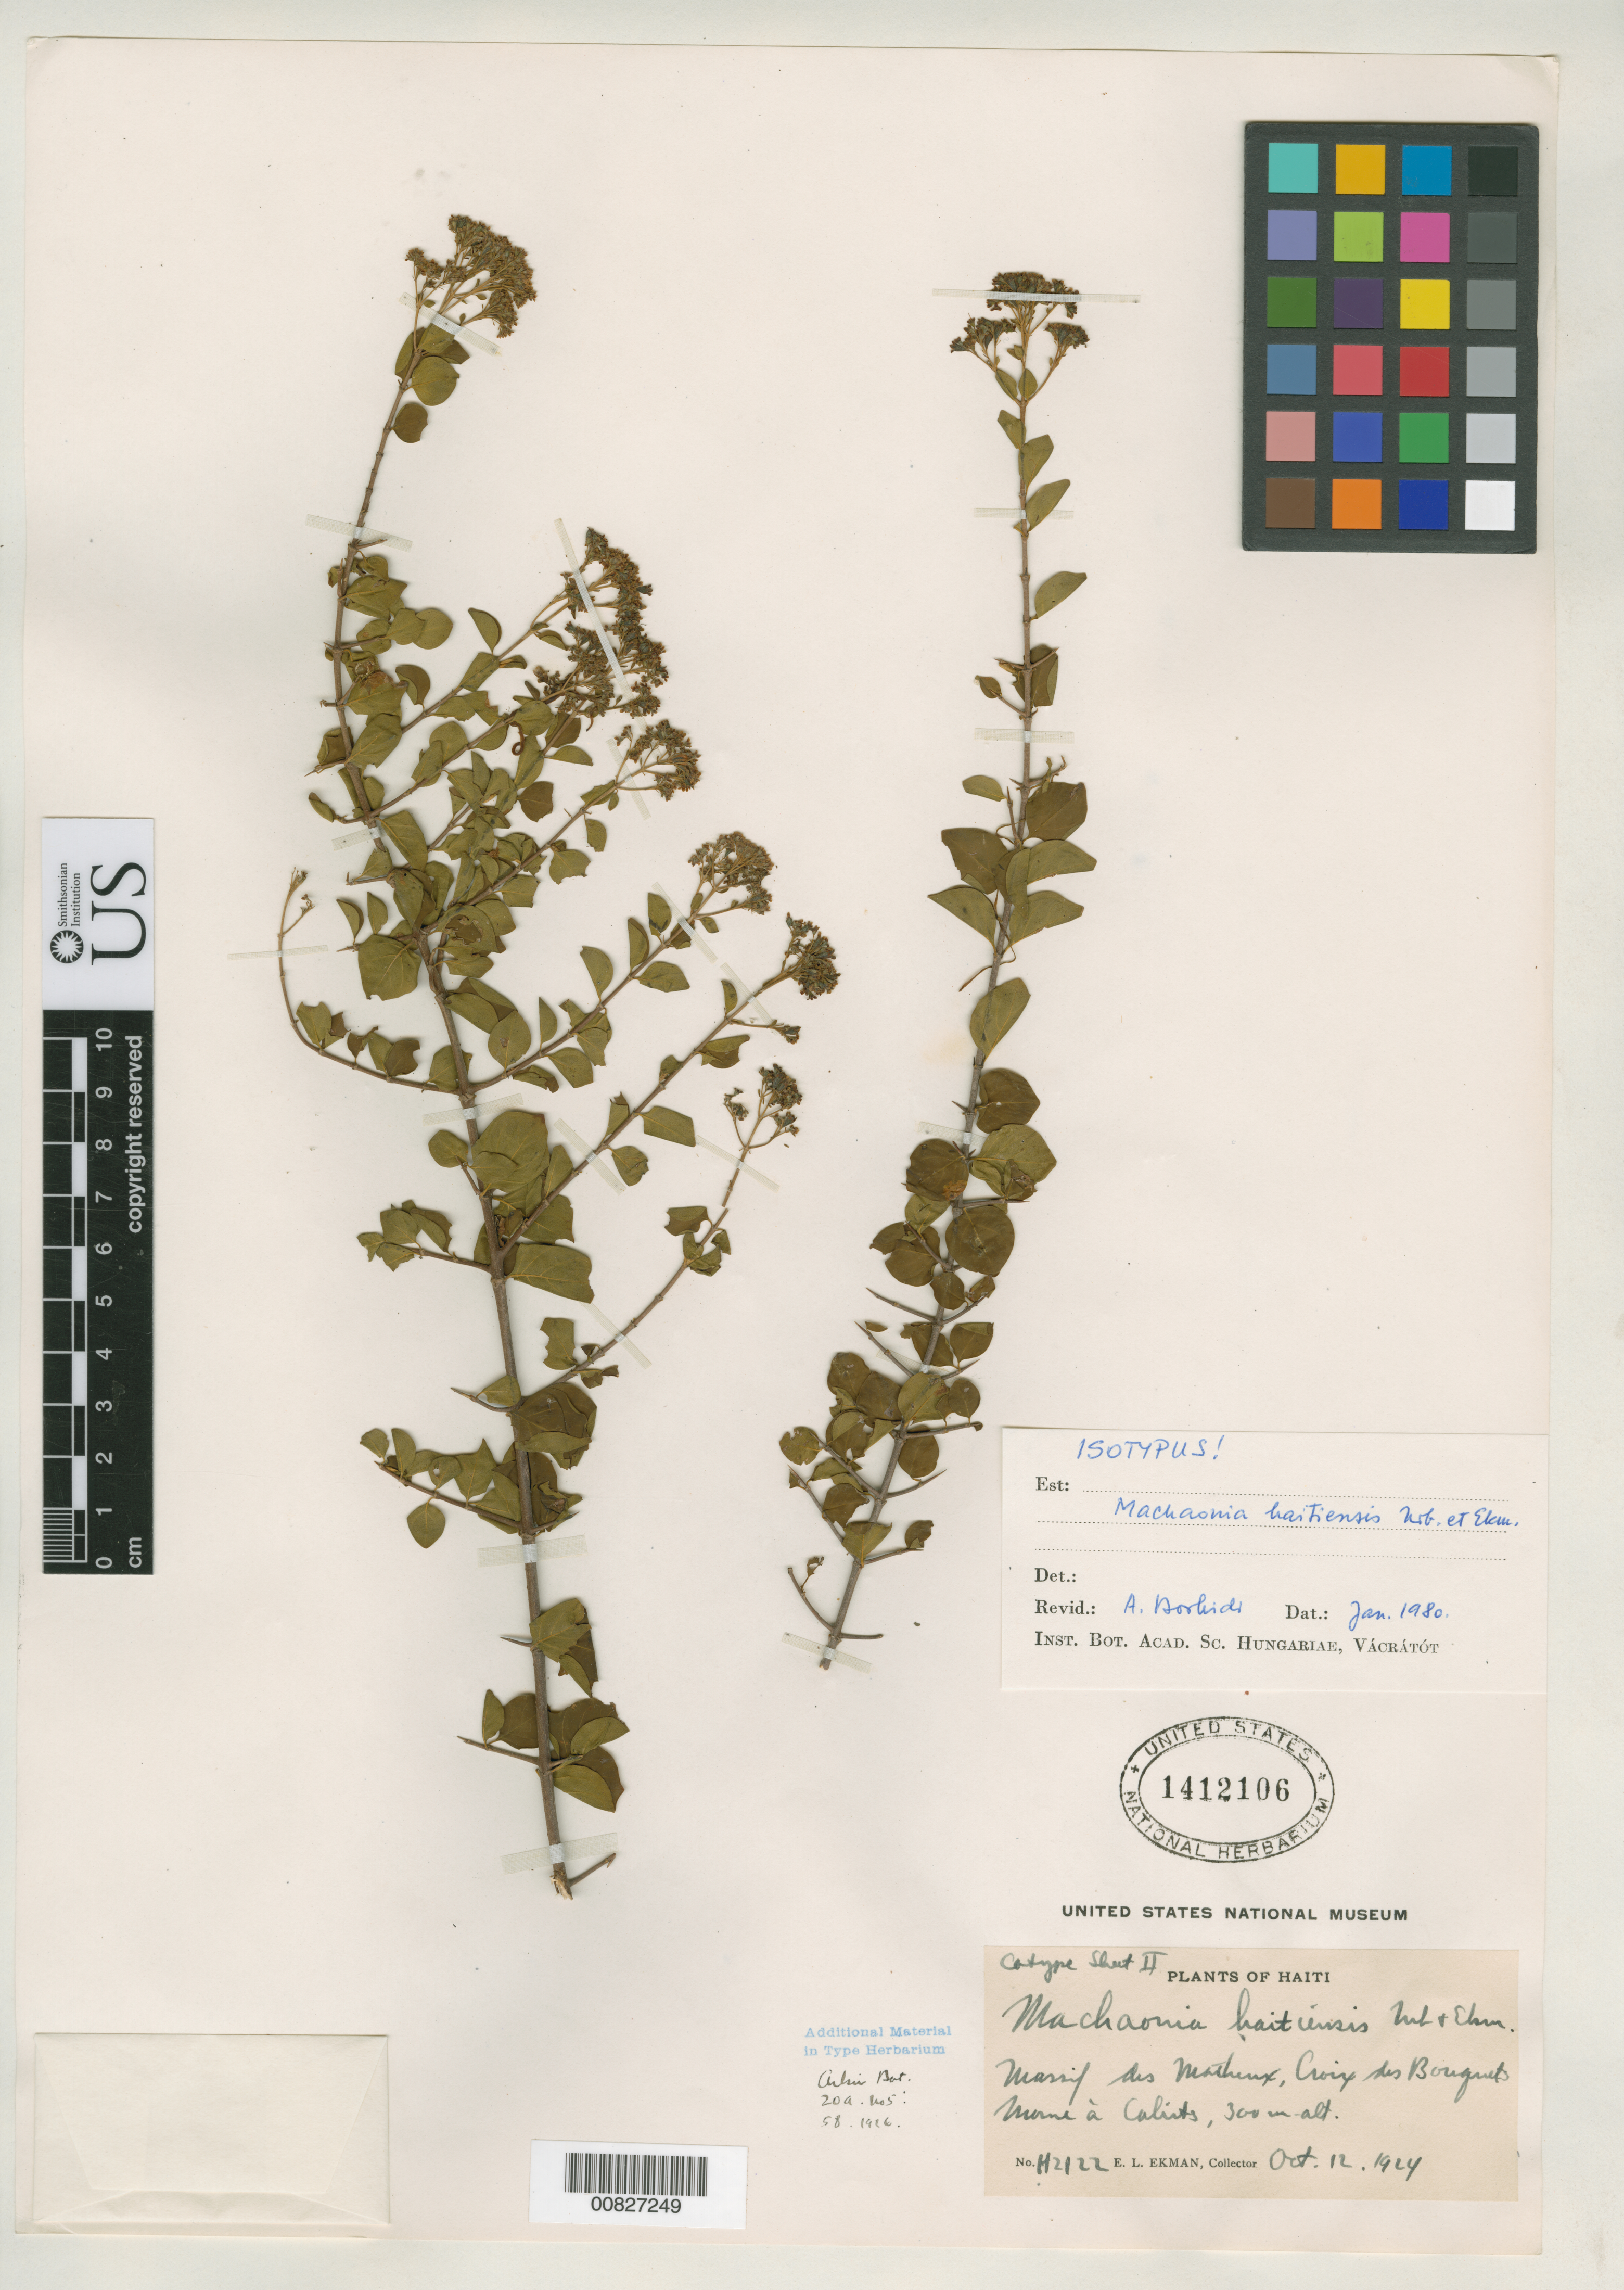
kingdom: Plantae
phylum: Tracheophyta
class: Magnoliopsida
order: Gentianales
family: Rubiaceae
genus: Machaonia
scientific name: Machaonia haitiensis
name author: Urb. & Ekman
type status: Isotype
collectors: E. L. Ekman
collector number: H 2122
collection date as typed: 12 Oct 1924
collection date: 1924-10-12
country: Haiti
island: Hispaniola Island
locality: Massif des Matheux, Croix des Bouquets, Morne à Cabrits.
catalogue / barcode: US 1412106